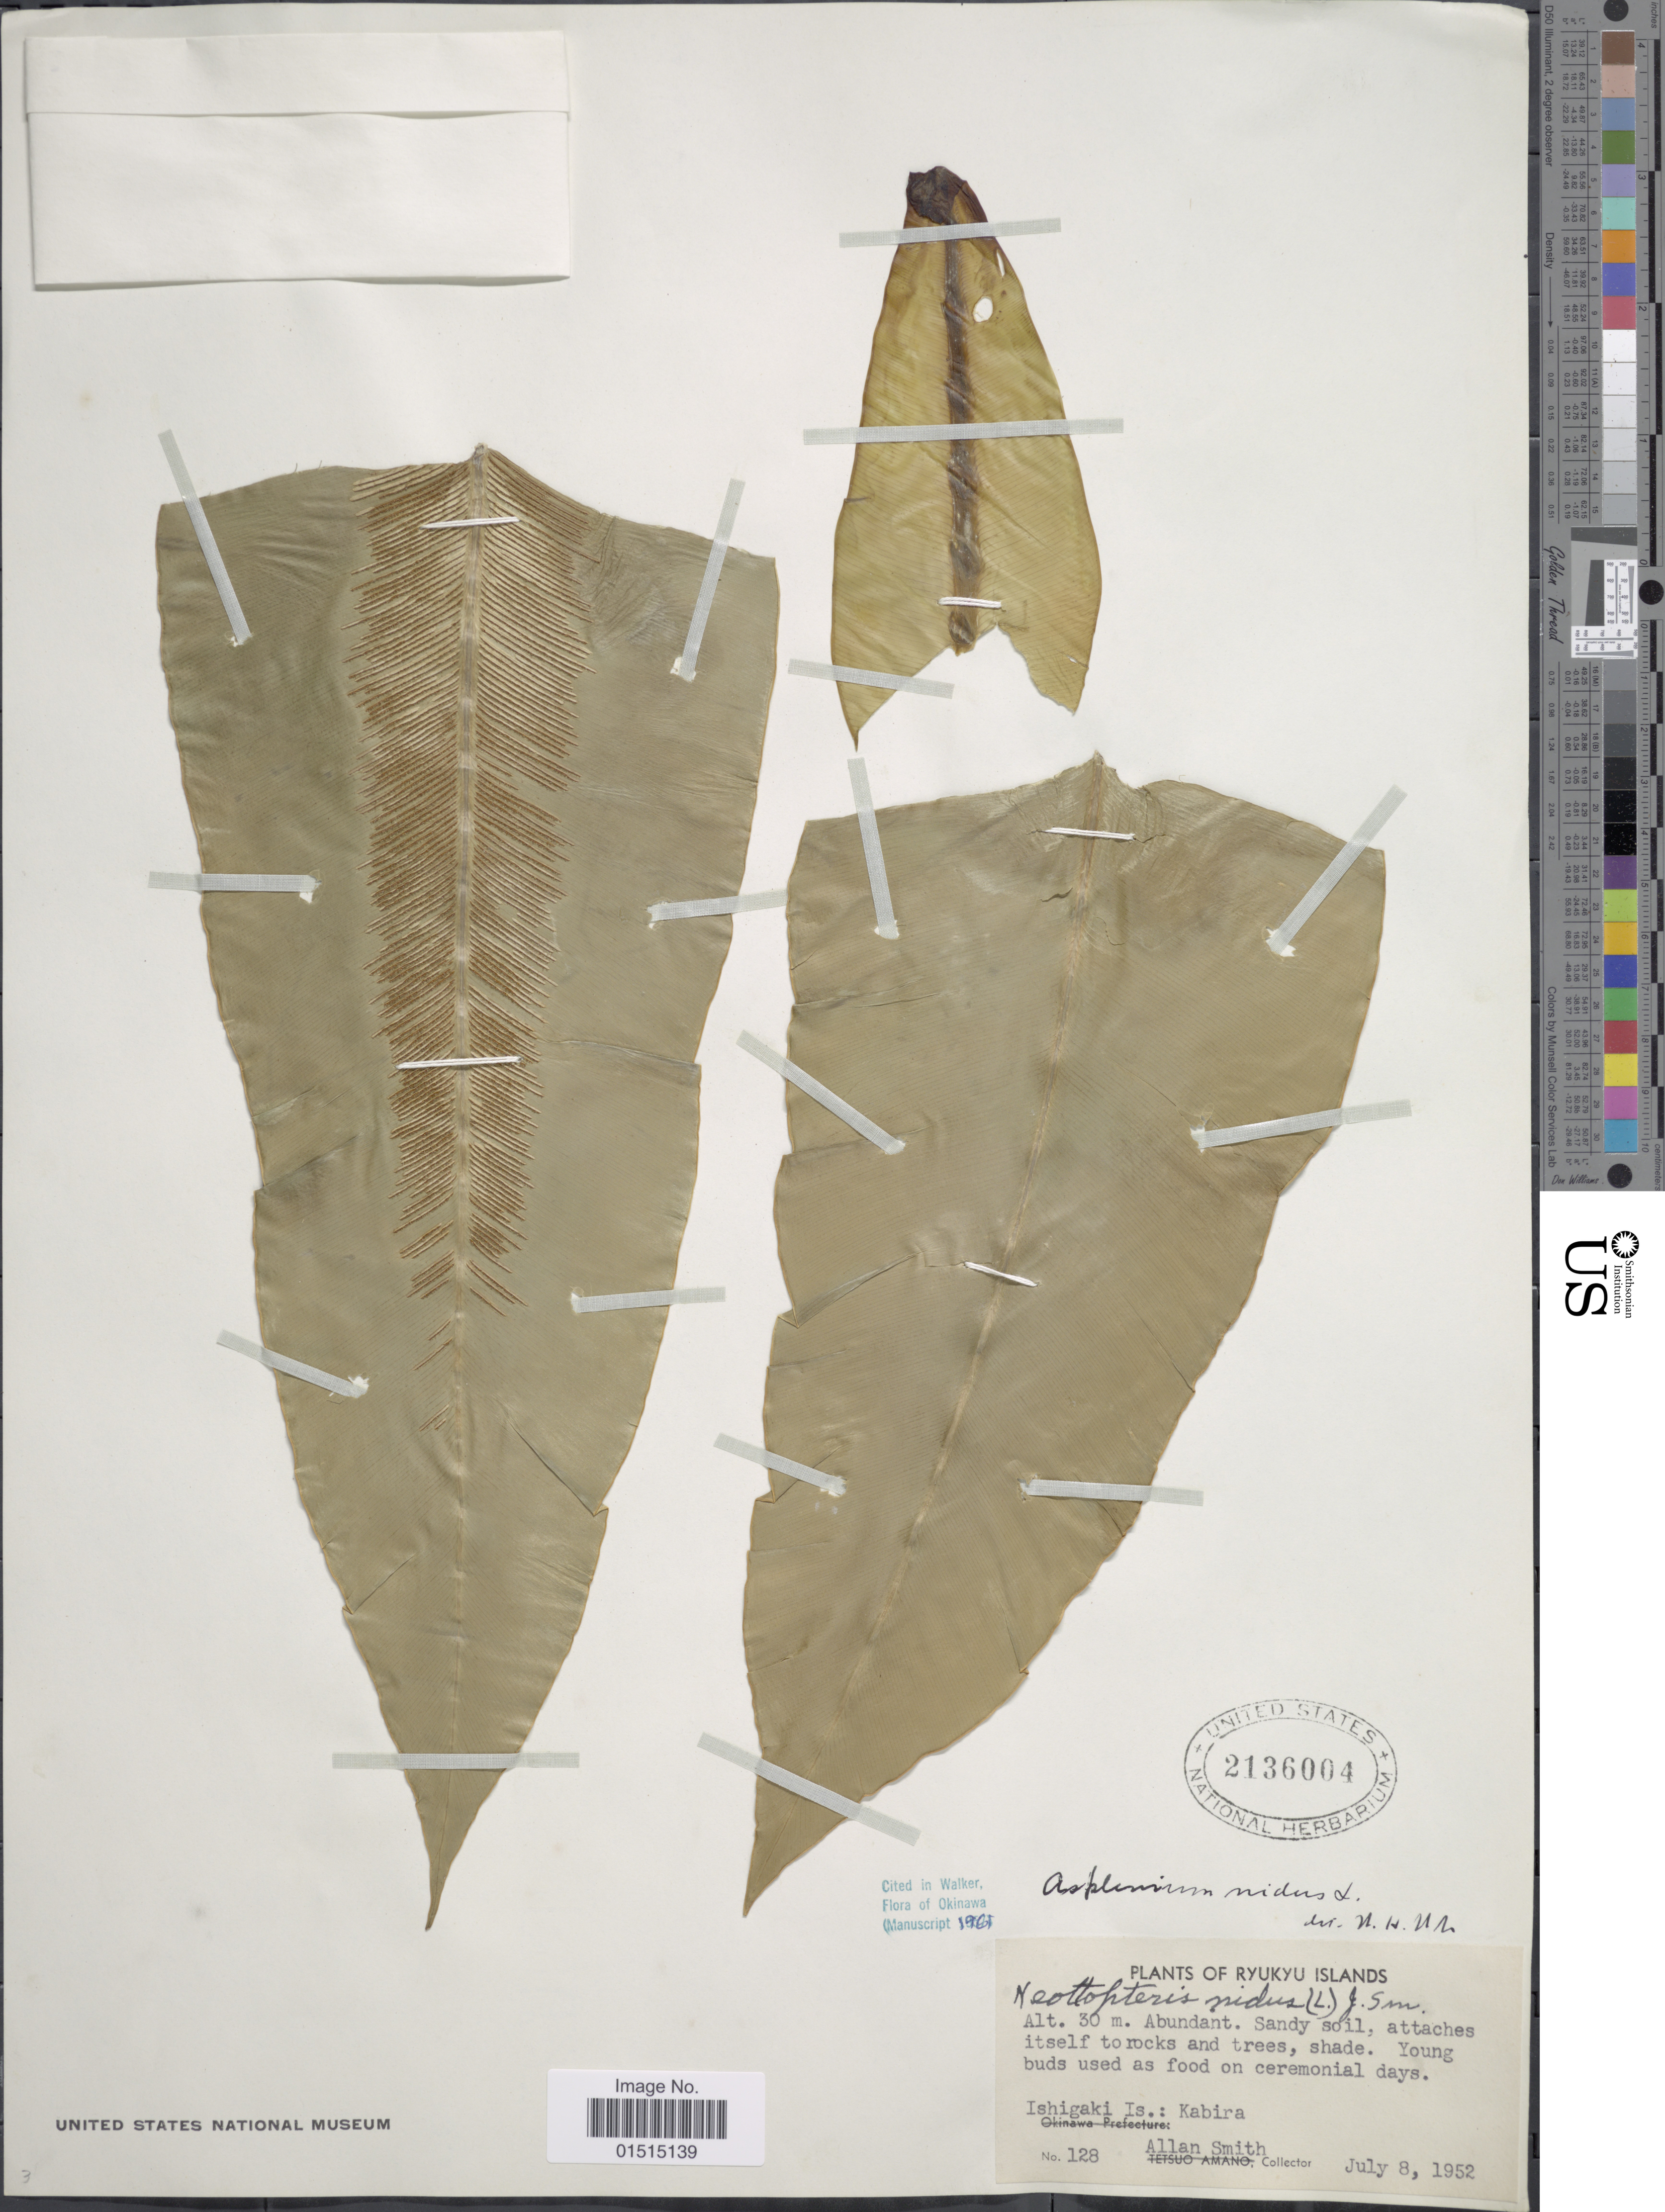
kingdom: Plantae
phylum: Tracheophyta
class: Polypodiopsida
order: Polypodiales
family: Aspleniaceae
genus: Asplenium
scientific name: Asplenium nidus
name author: L.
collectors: A. Smith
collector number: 128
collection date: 1952-07-08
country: Japan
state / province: Okinawa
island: Ishigaki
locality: Kabira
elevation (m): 30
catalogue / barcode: US 2136004